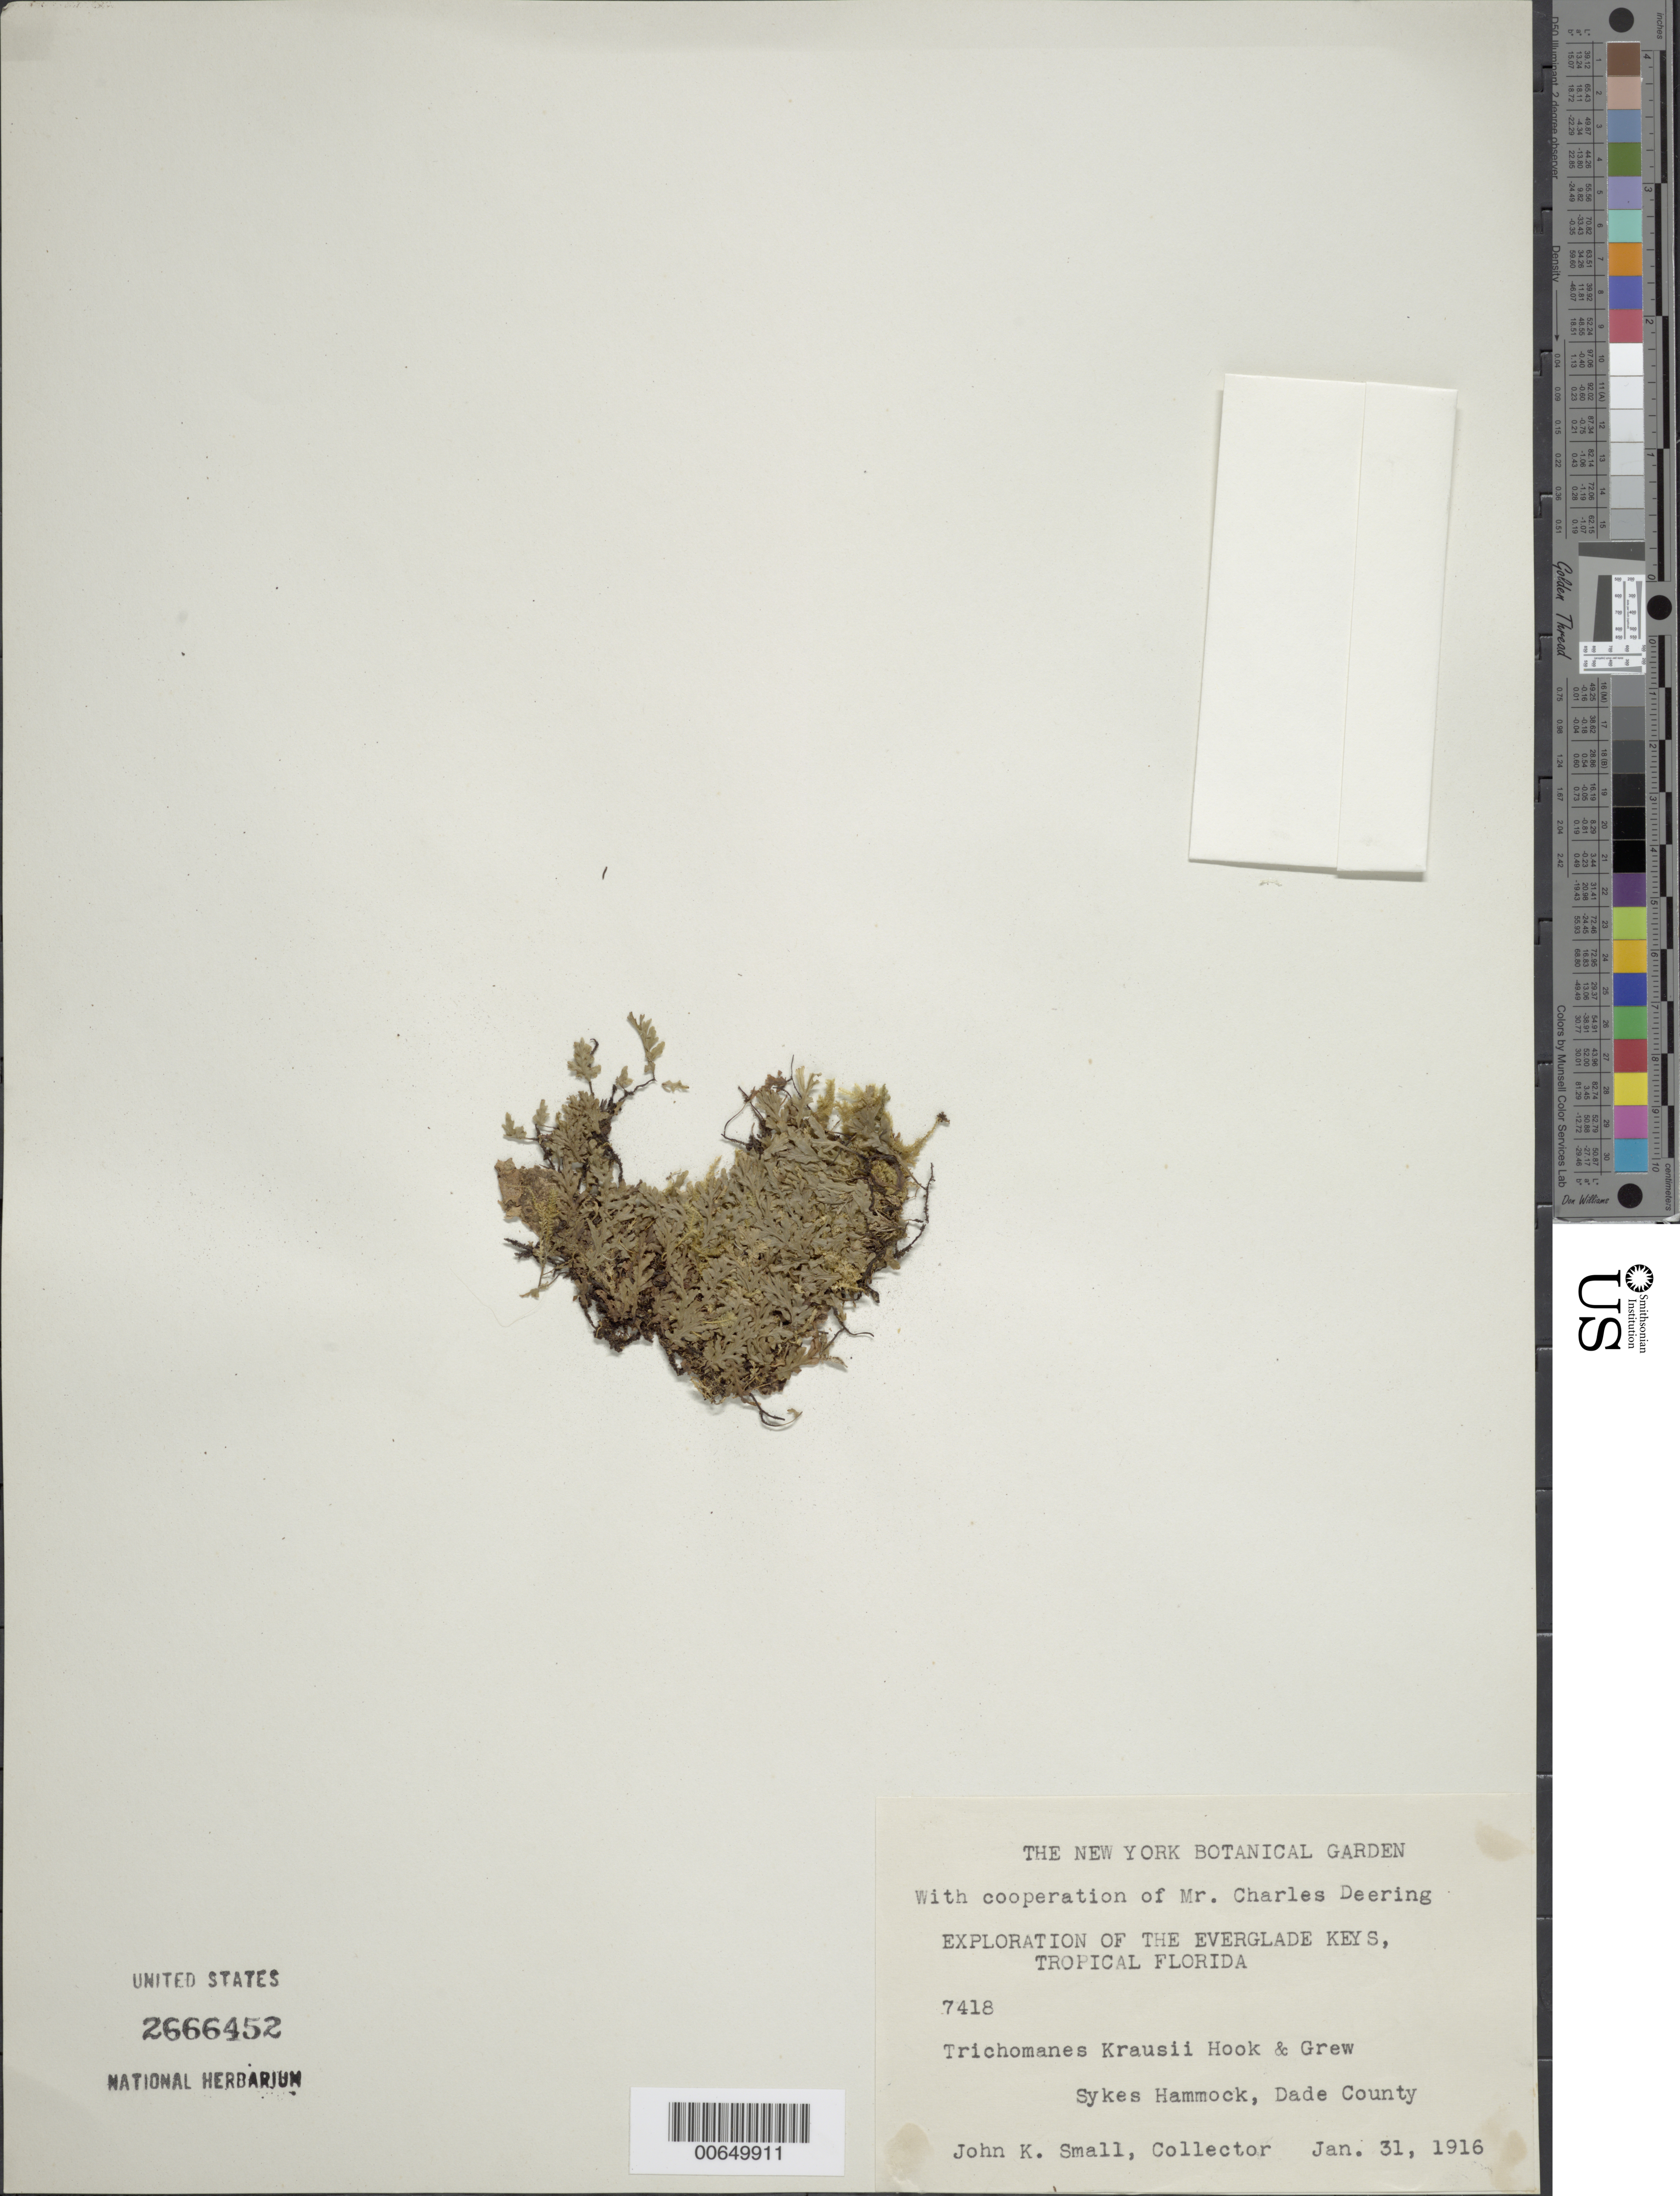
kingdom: Plantae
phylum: Tracheophyta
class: Polypodiopsida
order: Hymenophyllales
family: Hymenophyllaceae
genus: Didymoglossum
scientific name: Didymoglossum kraussii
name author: (Hook. & Grev.) C. Presl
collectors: J. K. Small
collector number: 7418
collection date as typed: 31 Jan 1916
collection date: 1916-01-31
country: United States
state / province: Florida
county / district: Dade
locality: Sykes Hammock.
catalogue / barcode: US 2666452